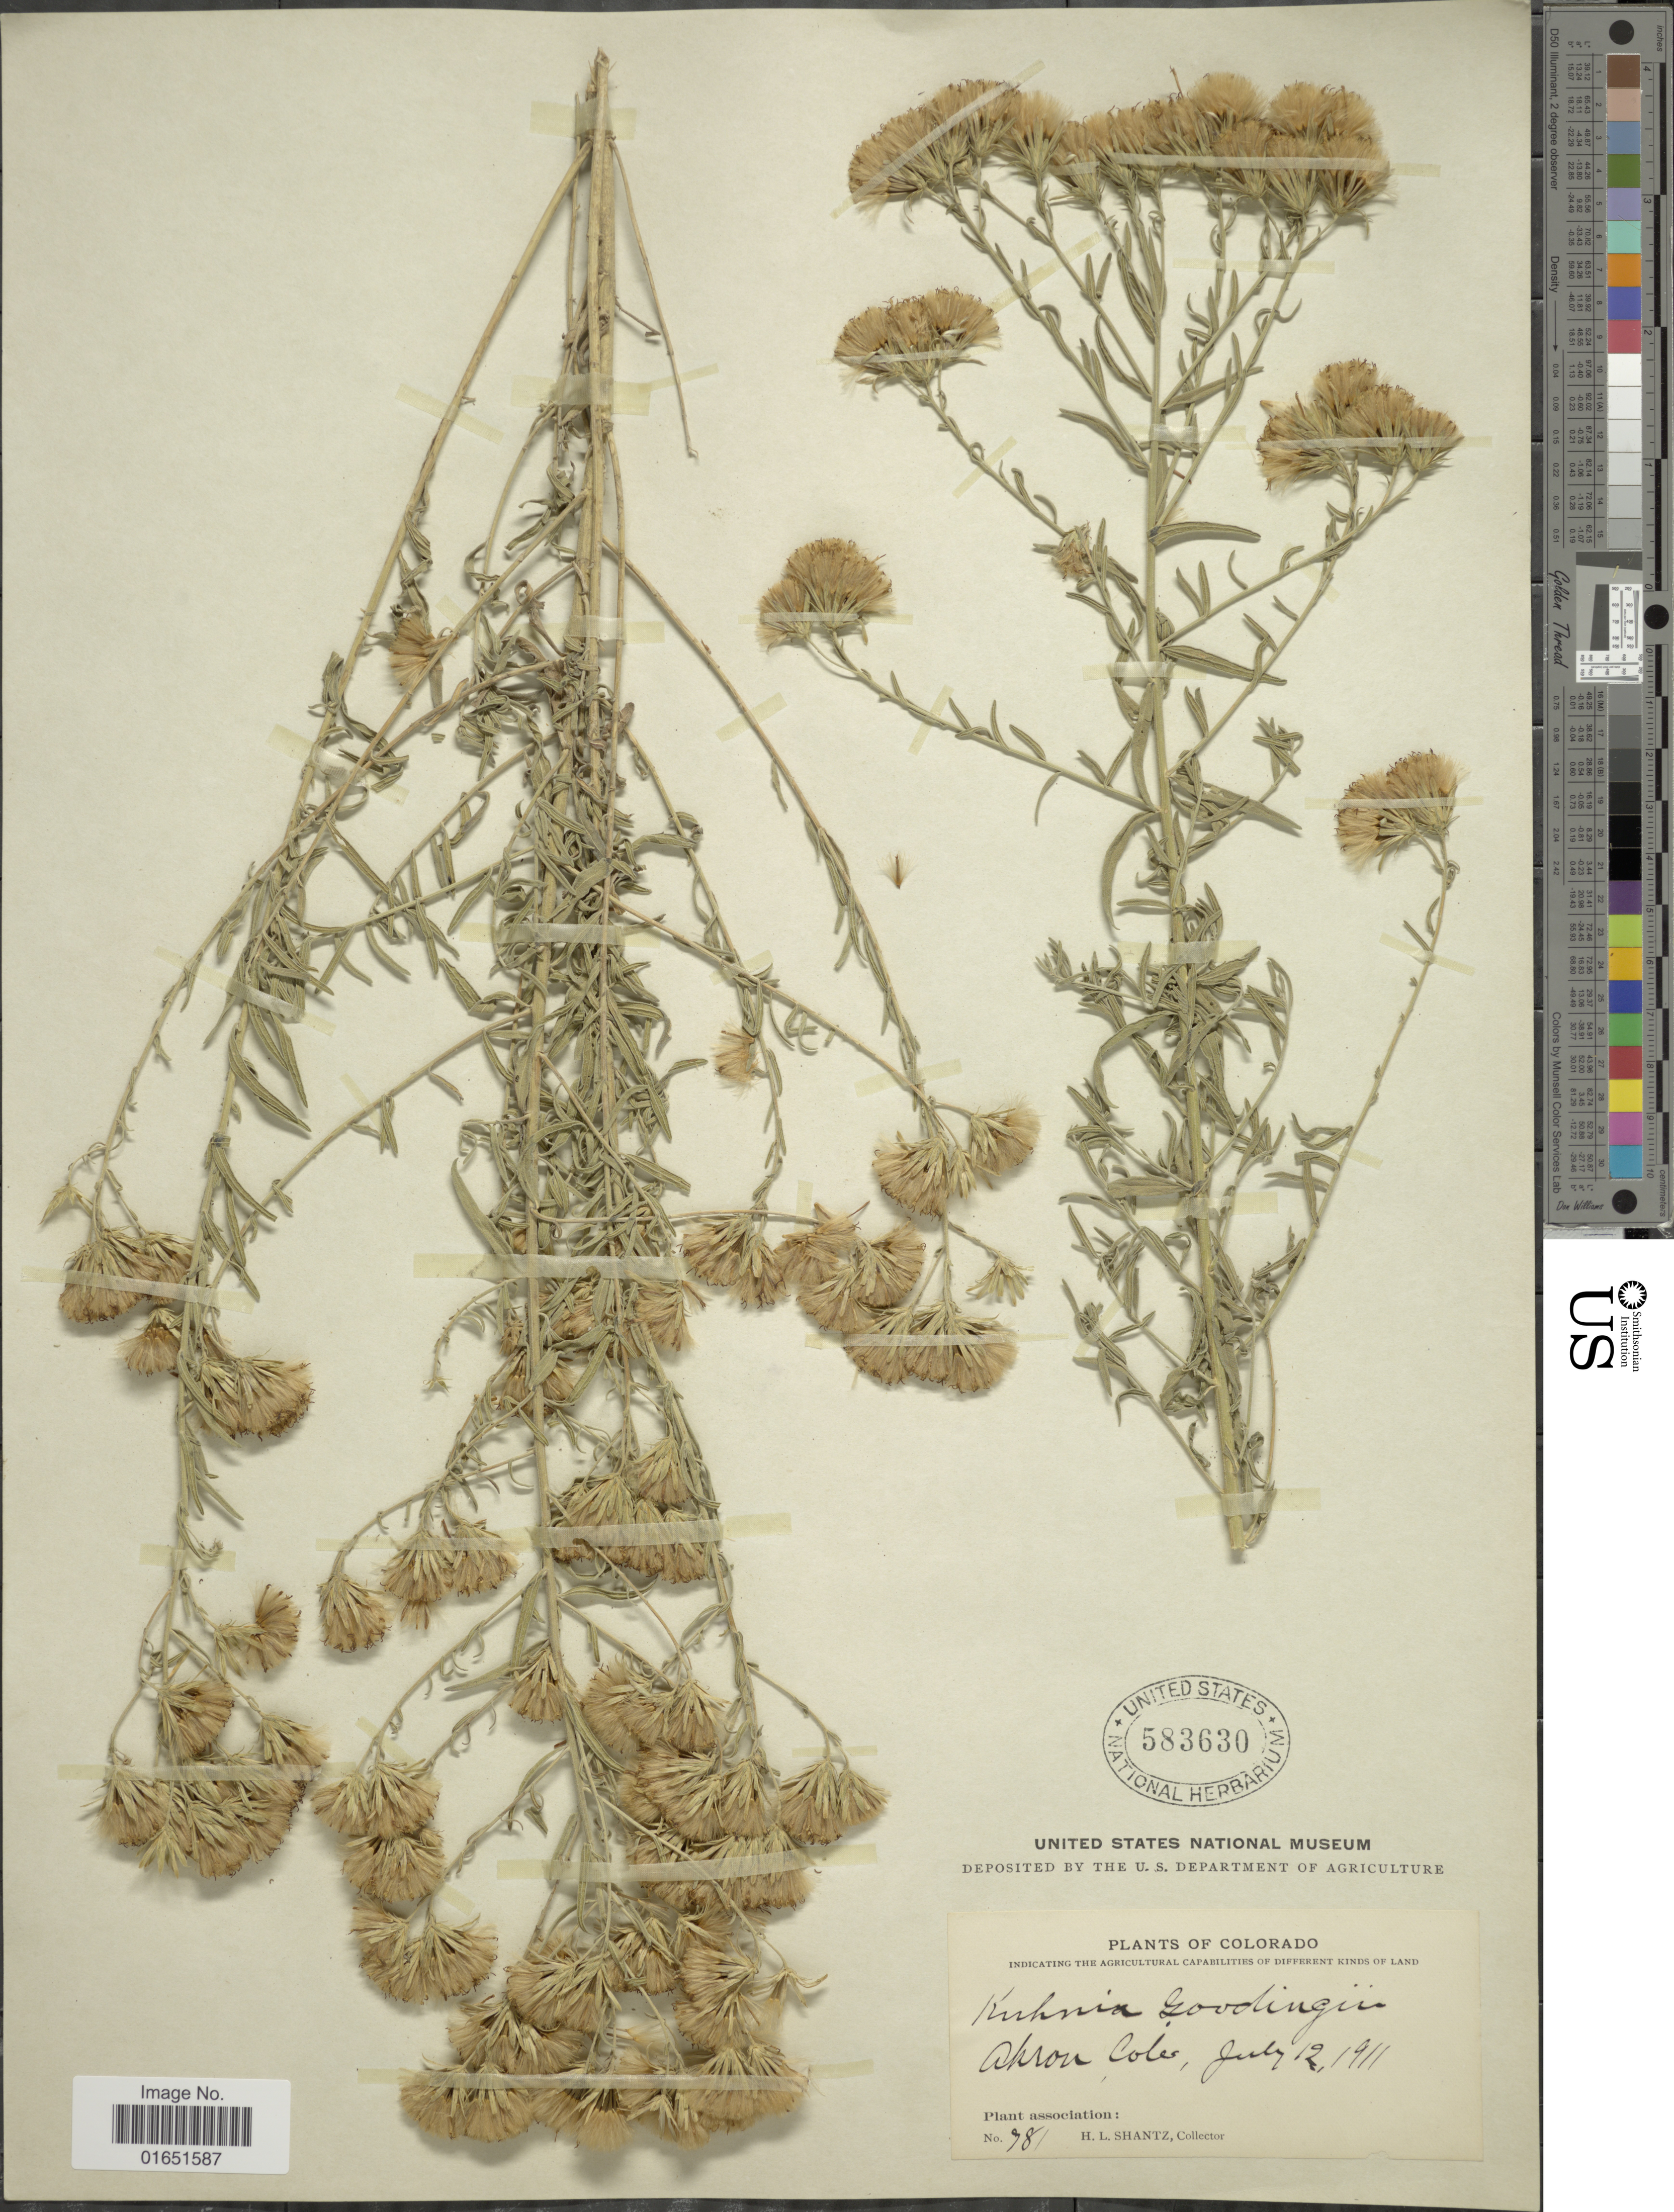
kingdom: Plantae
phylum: Tracheophyta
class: Magnoliopsida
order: Asterales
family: Asteraceae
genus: Brickellia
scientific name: Brickellia sp.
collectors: H. Shantz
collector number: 781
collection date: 1911-07-12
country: United States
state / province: Colorado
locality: Ahron Coles, Plant association:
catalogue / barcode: US 583630